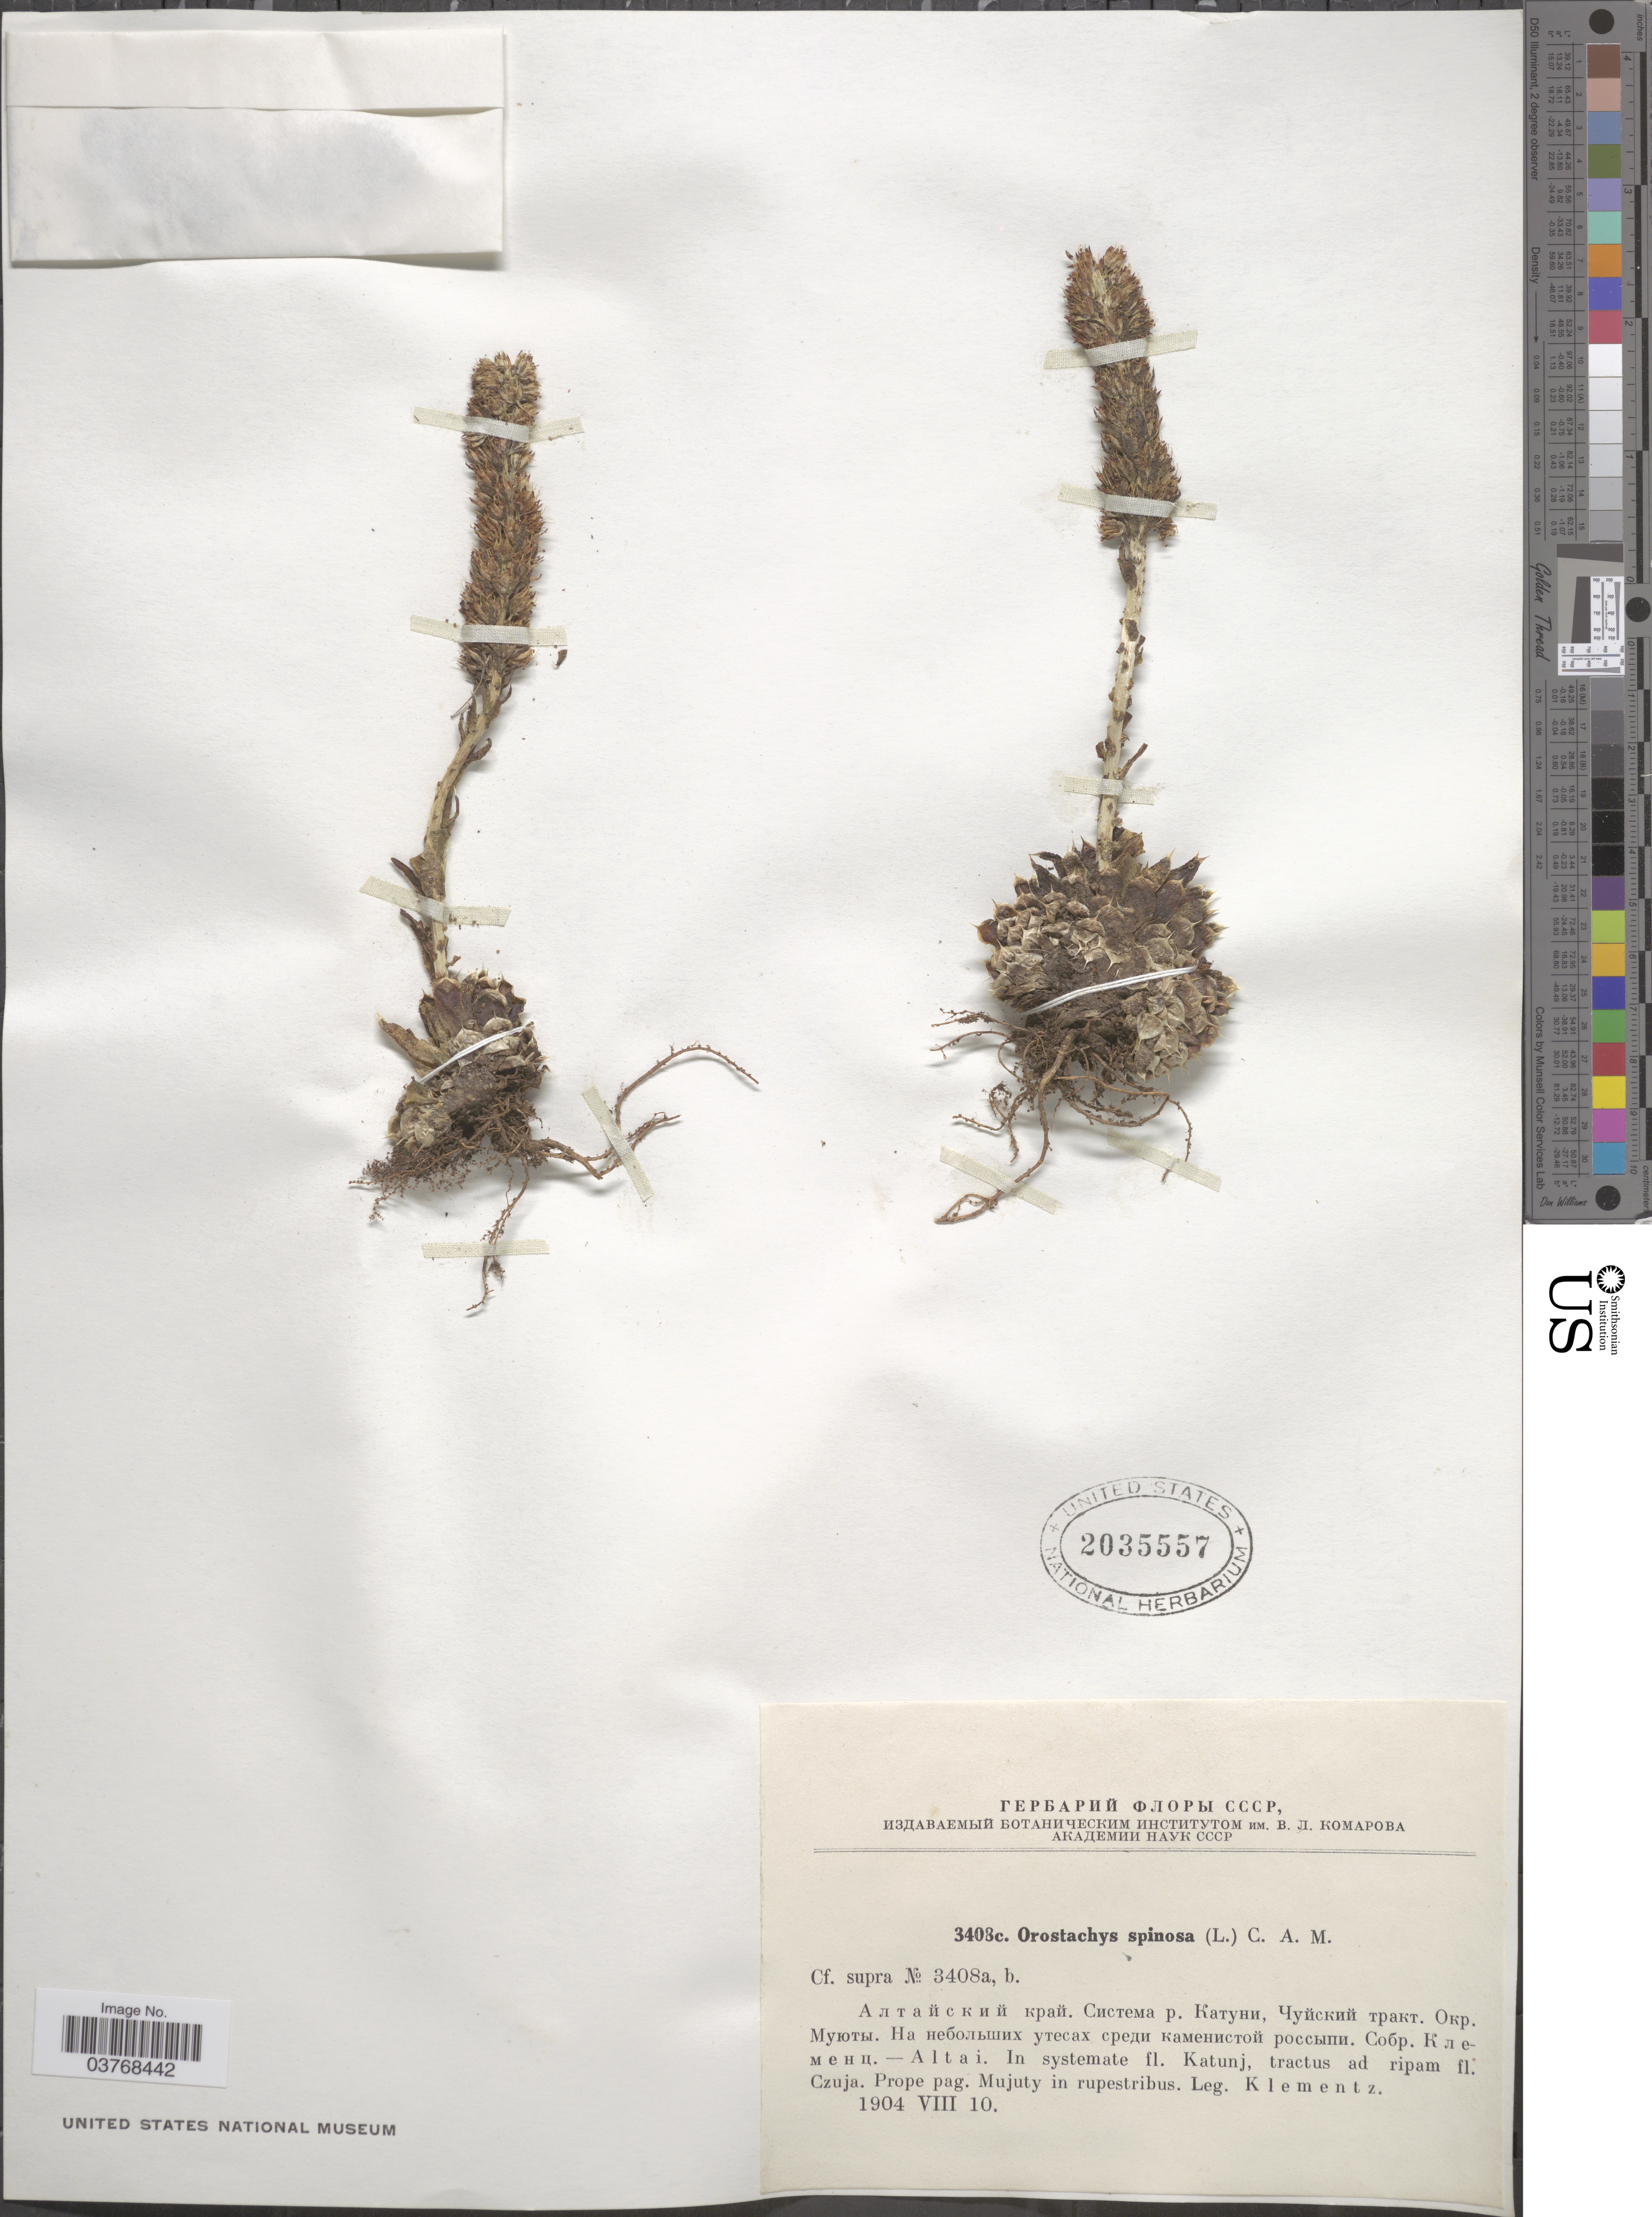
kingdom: Plantae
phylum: Tracheophyta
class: Magnoliopsida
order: Saxifragales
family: Crassulaceae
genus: Orostachys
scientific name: Orostachys spinosa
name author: (L.) Sweet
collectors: Klementz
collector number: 3408c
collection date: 1904-08-10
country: Russian Federation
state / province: Altai Republic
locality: Altai. In systemate fl. Katunj, tractus ad ripam fl. Czuja. Prope pag. Mujuty in rupestribus.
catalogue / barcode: US 2035557